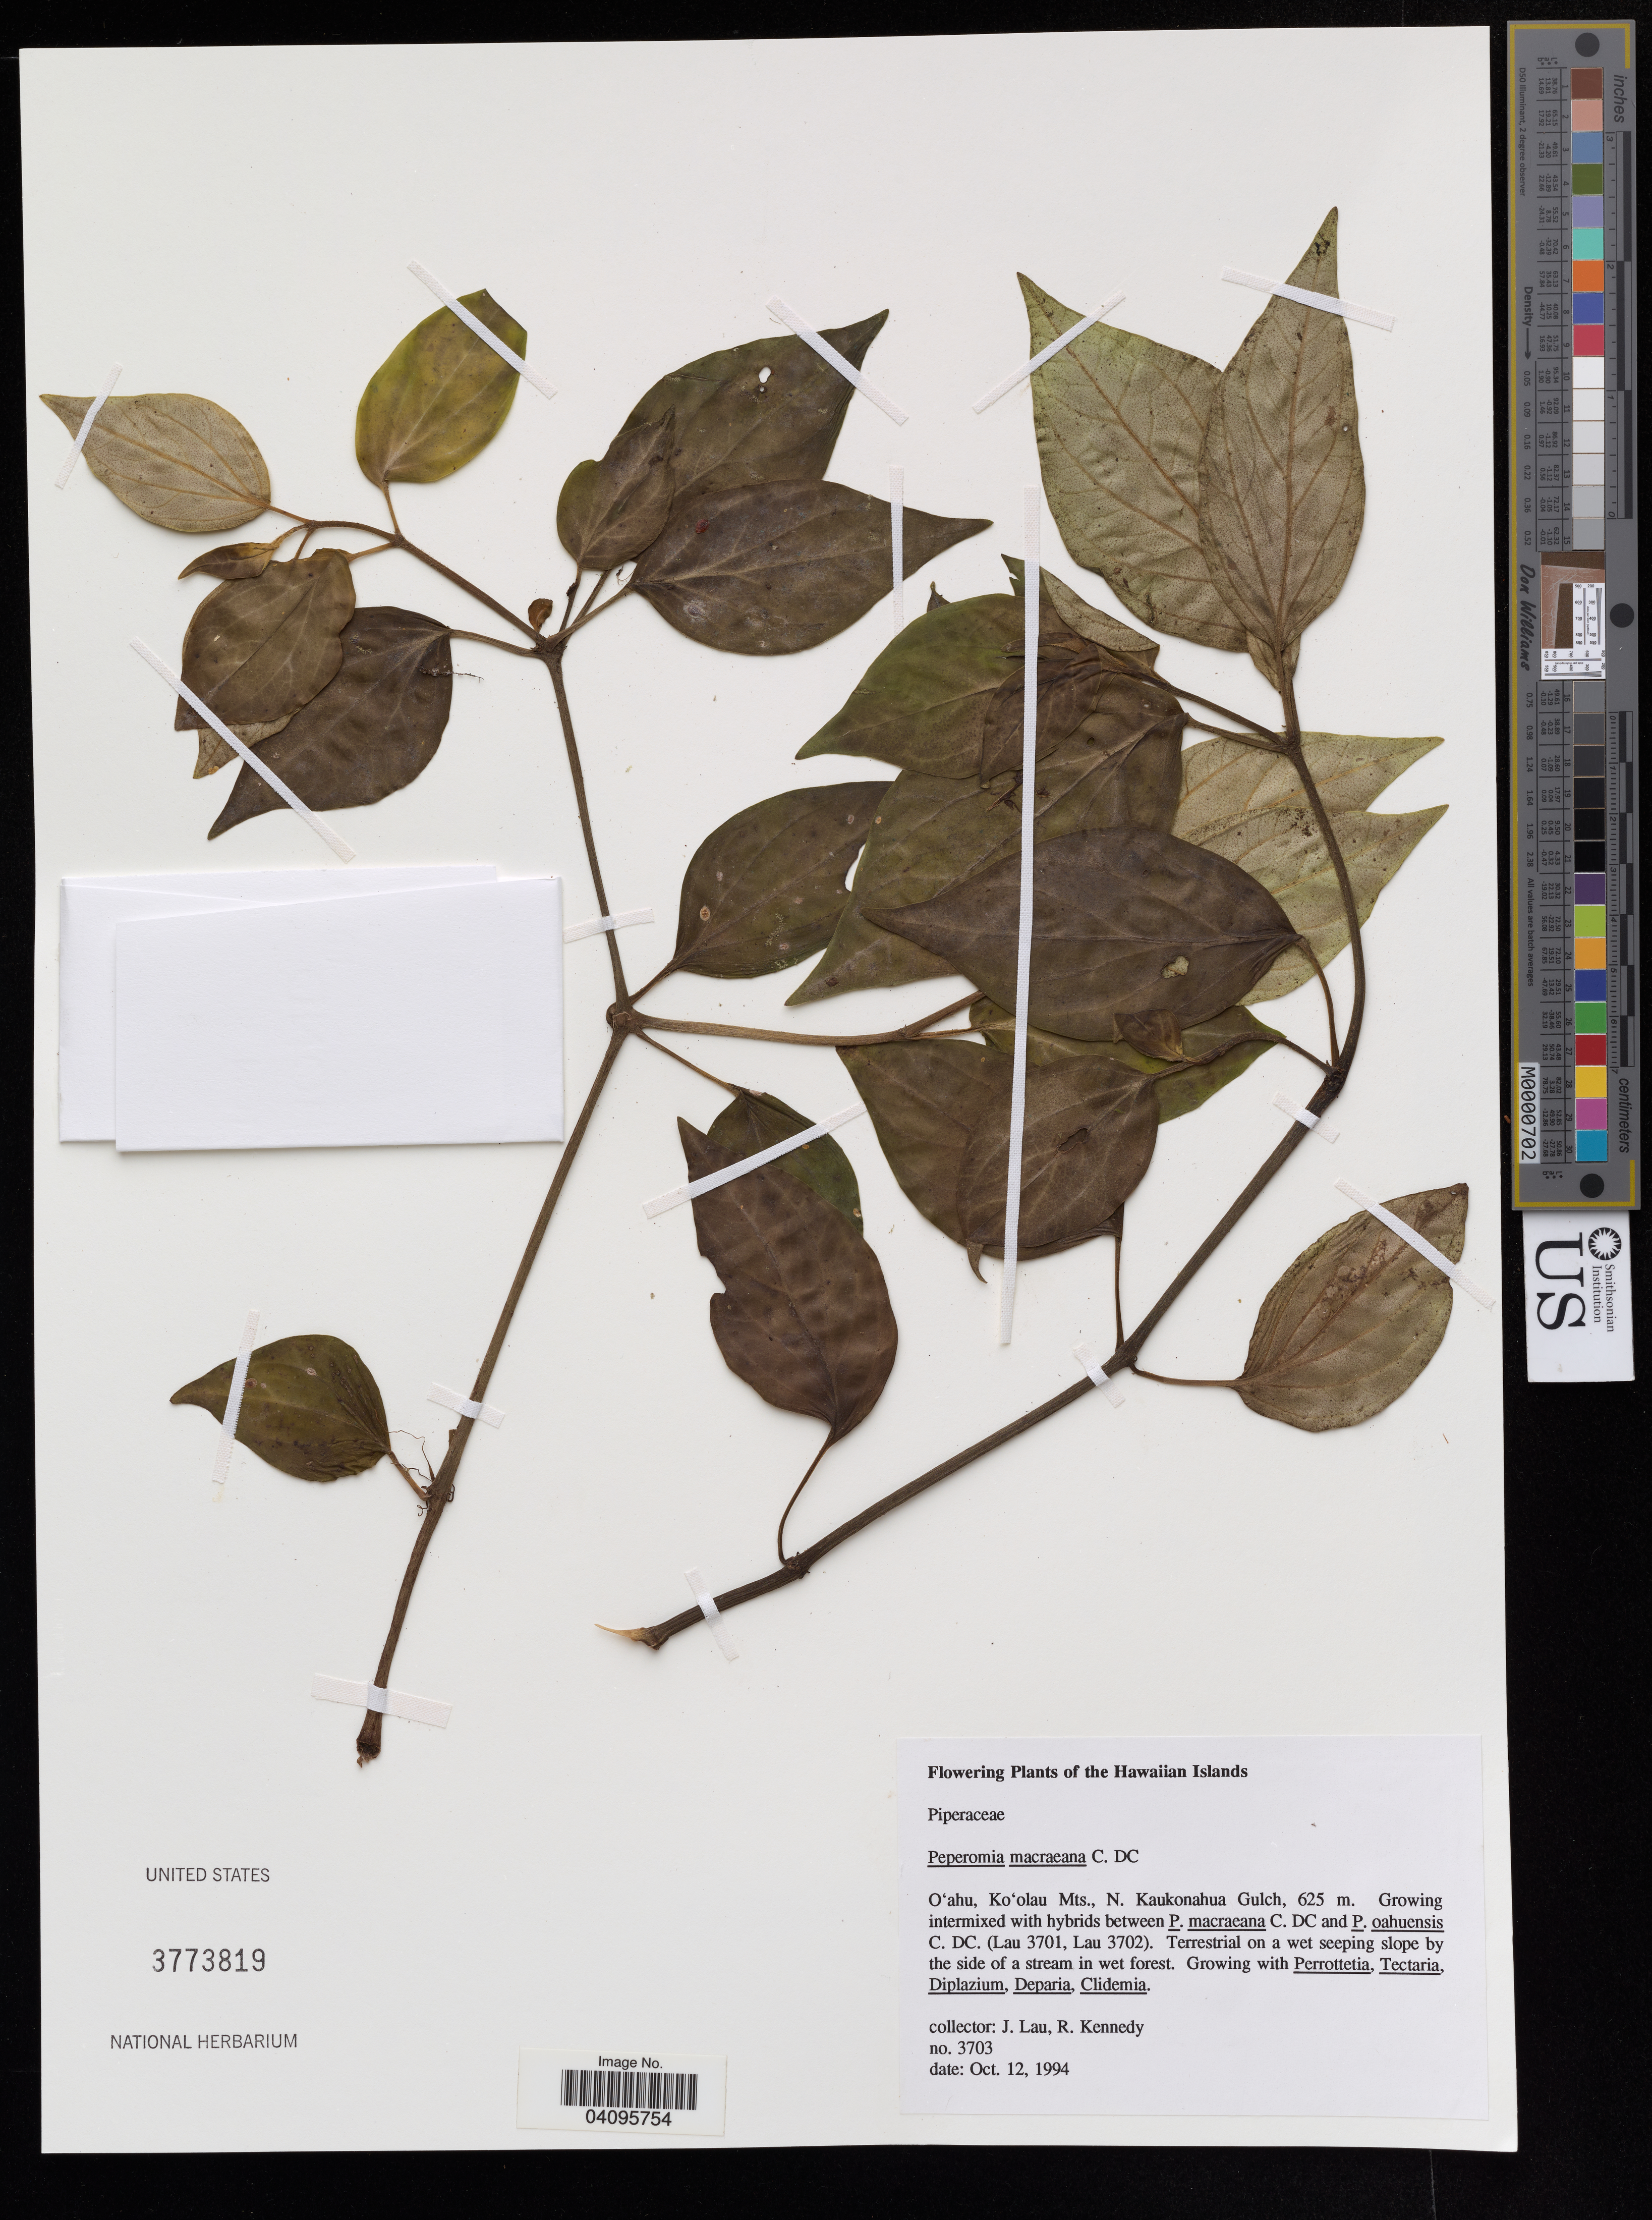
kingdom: Plantae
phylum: Tracheophyta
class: Magnoliopsida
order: Piperales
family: Piperaceae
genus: Peperomia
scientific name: Peperomia macraeana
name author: C. DC.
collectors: J. Lau & R. Kennedy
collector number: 3703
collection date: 1994-10-12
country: United States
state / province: Hawaii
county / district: Honolulu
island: Oahu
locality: Ko'olau Mts., N. Kaukonahua Gulch.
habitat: Wet forest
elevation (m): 625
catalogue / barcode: US 3773819